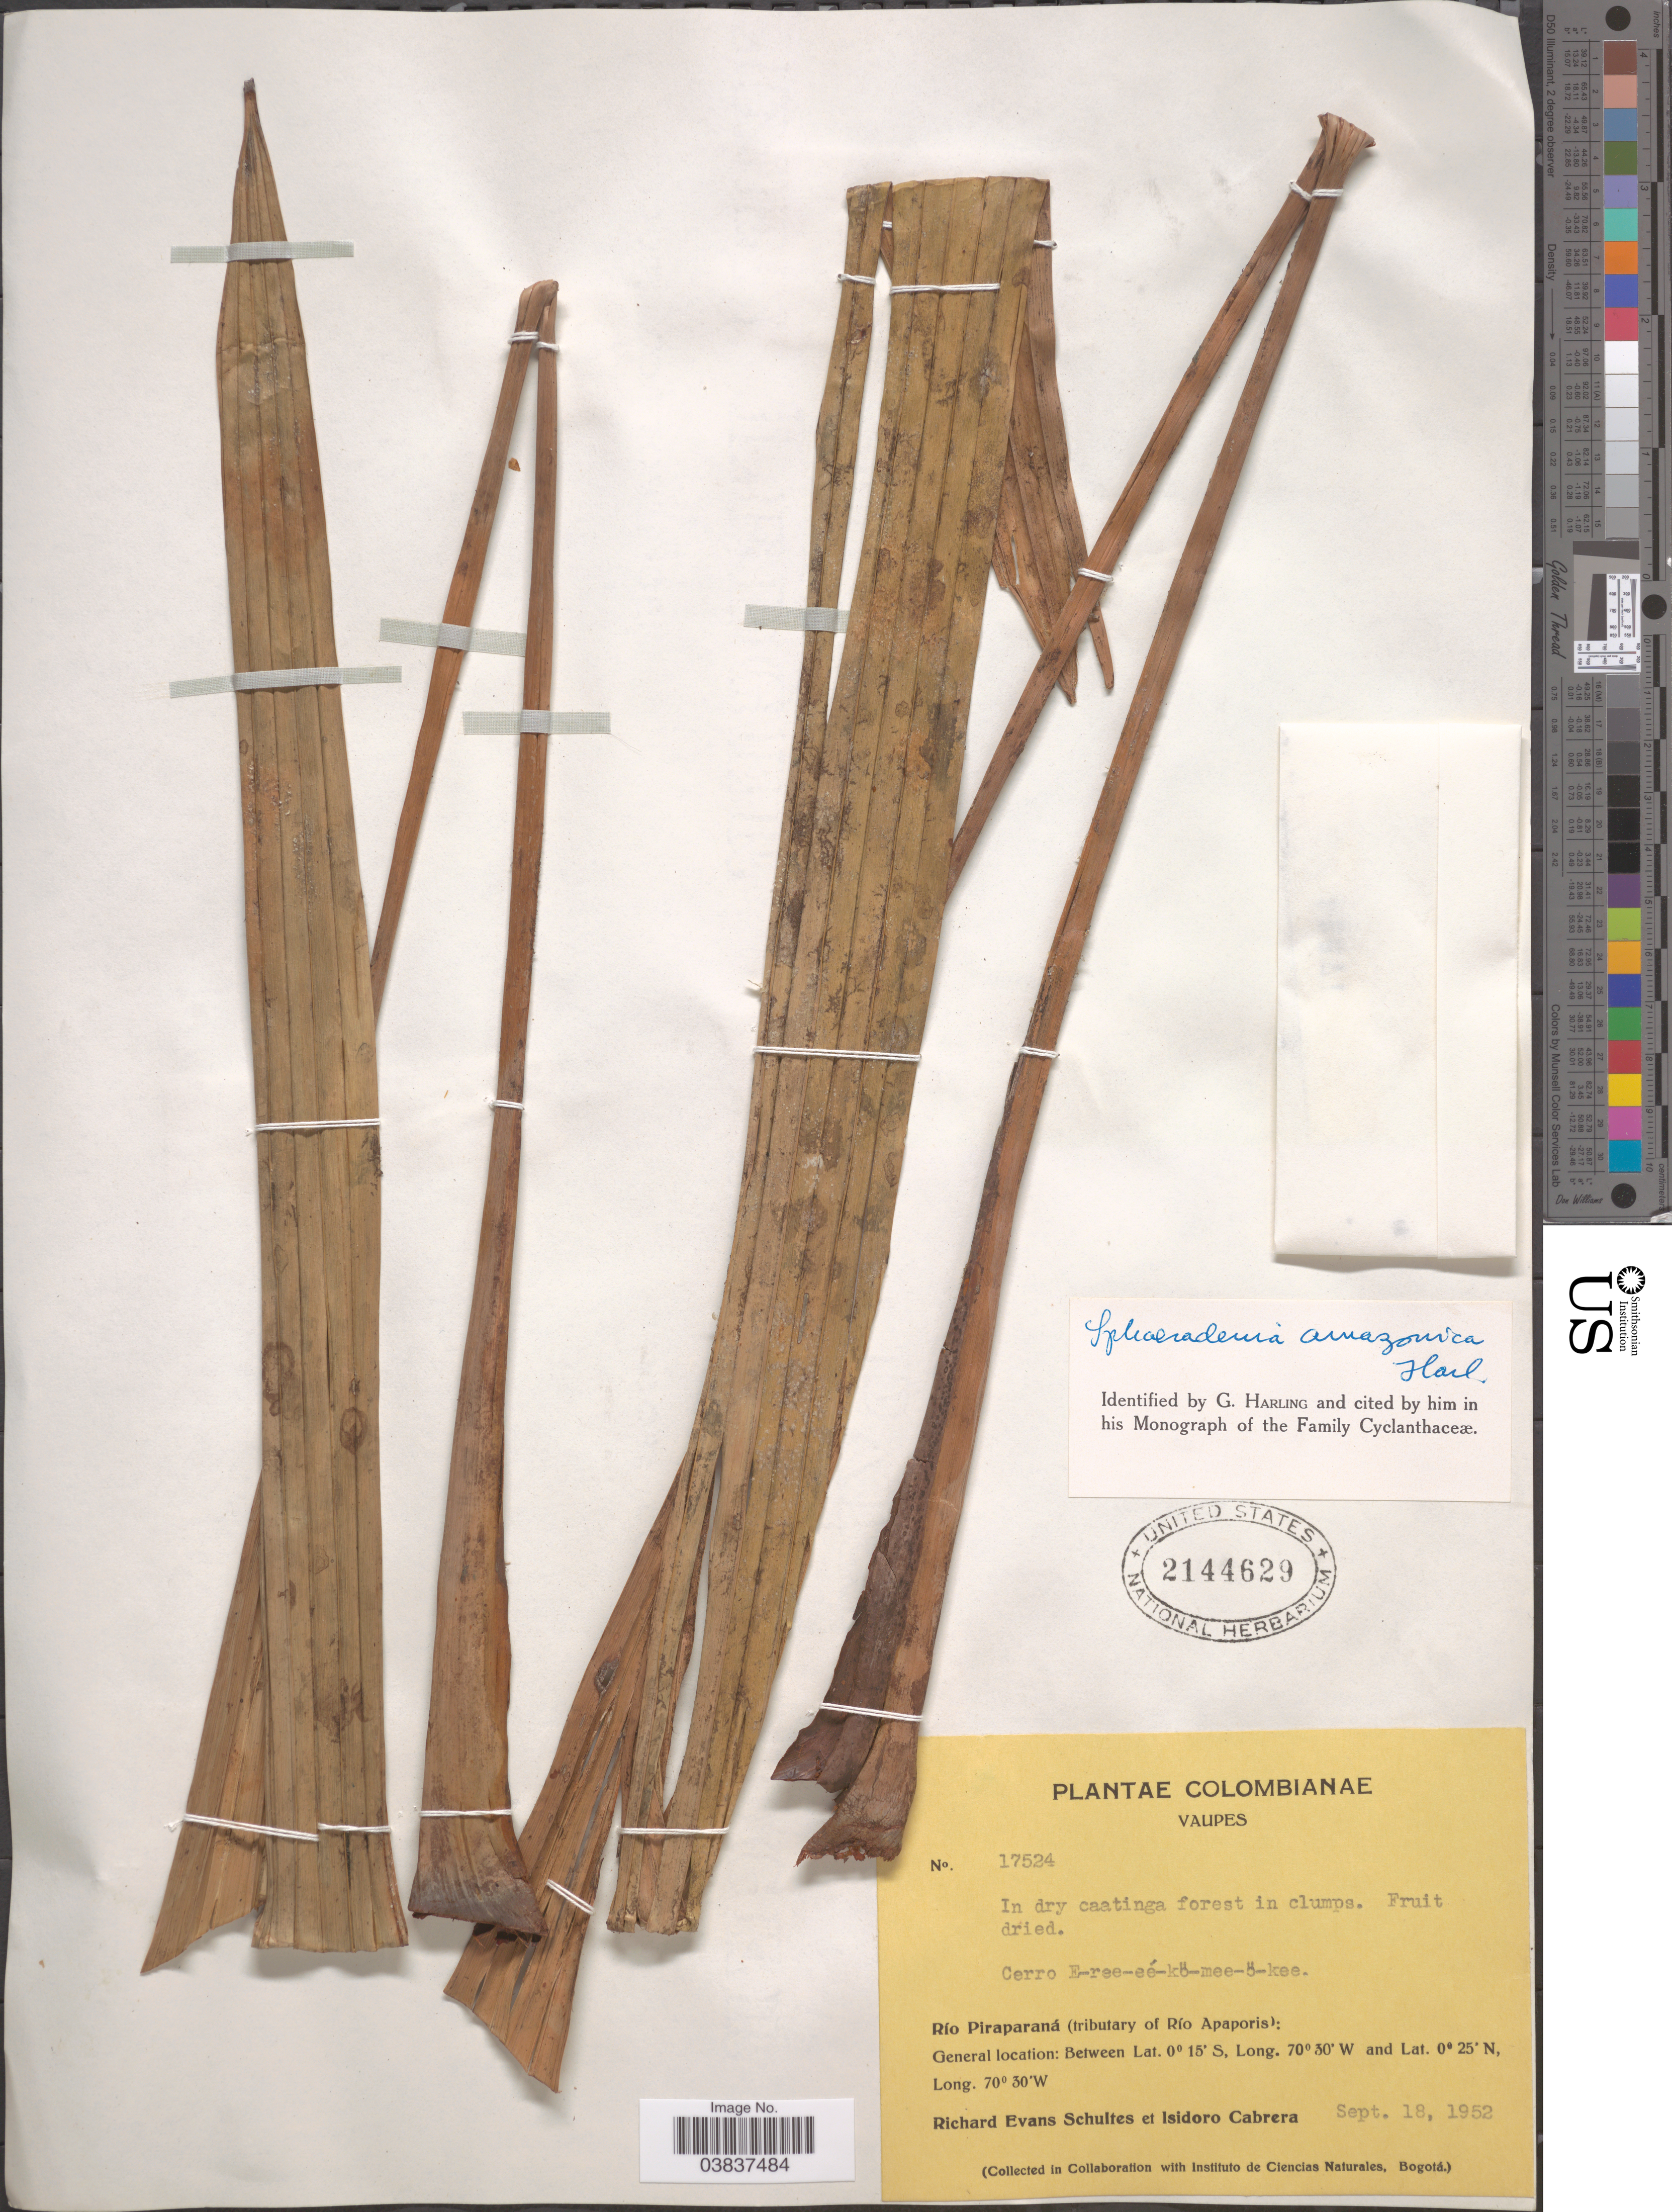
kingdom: Plantae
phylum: Tracheophyta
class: Liliopsida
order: Pandanales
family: Cyclanthaceae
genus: Sphaeradenia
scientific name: Sphaeradenia amazonica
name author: Harling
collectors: R. E. Schultes & I. Cabrera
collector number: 17524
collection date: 1952-09-18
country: Colombia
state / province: Vaupés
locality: Río Piraparaná (tributary of Río Apaporis).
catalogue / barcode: US 2144629